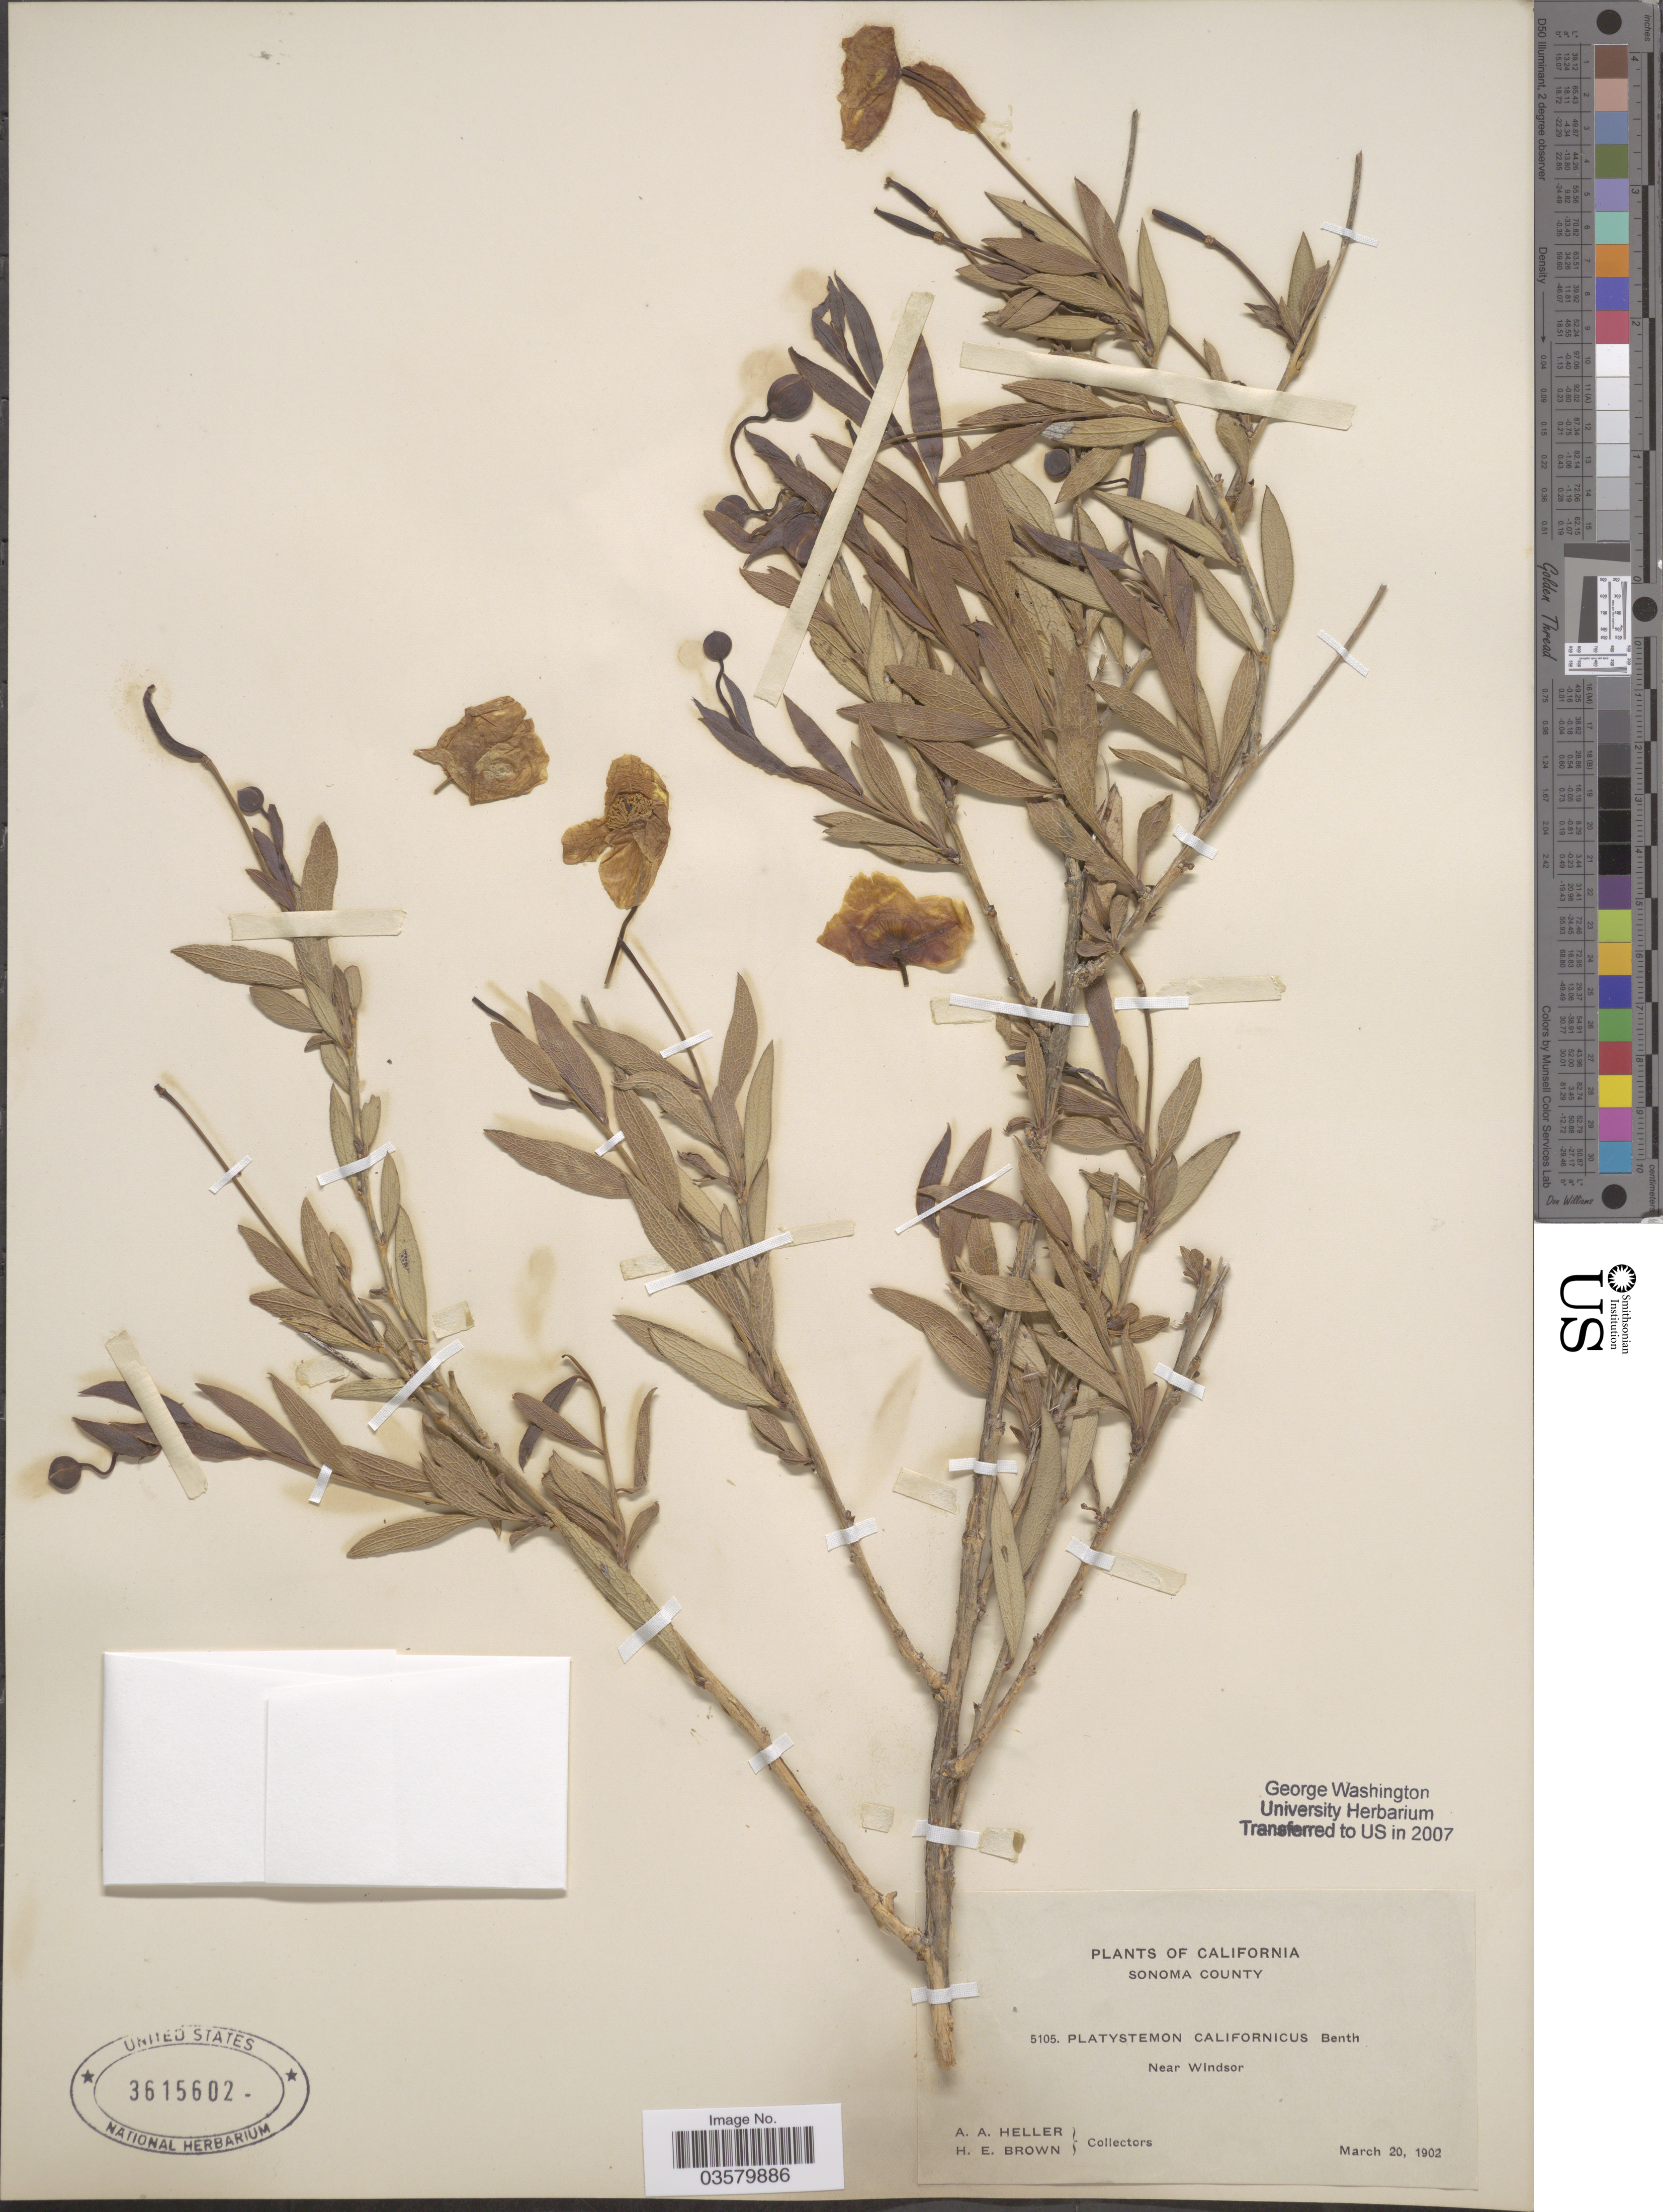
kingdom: Plantae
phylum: Tracheophyta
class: Magnoliopsida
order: Ranunculales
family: Papaveraceae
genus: Platystemon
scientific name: Platystemon californicus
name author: Benth.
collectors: A. A. Heller & H. E. Brown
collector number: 5105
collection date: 1902-03-20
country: United States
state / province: California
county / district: Sonoma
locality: Sonoma County. Near Windsor.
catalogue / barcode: US 3615602